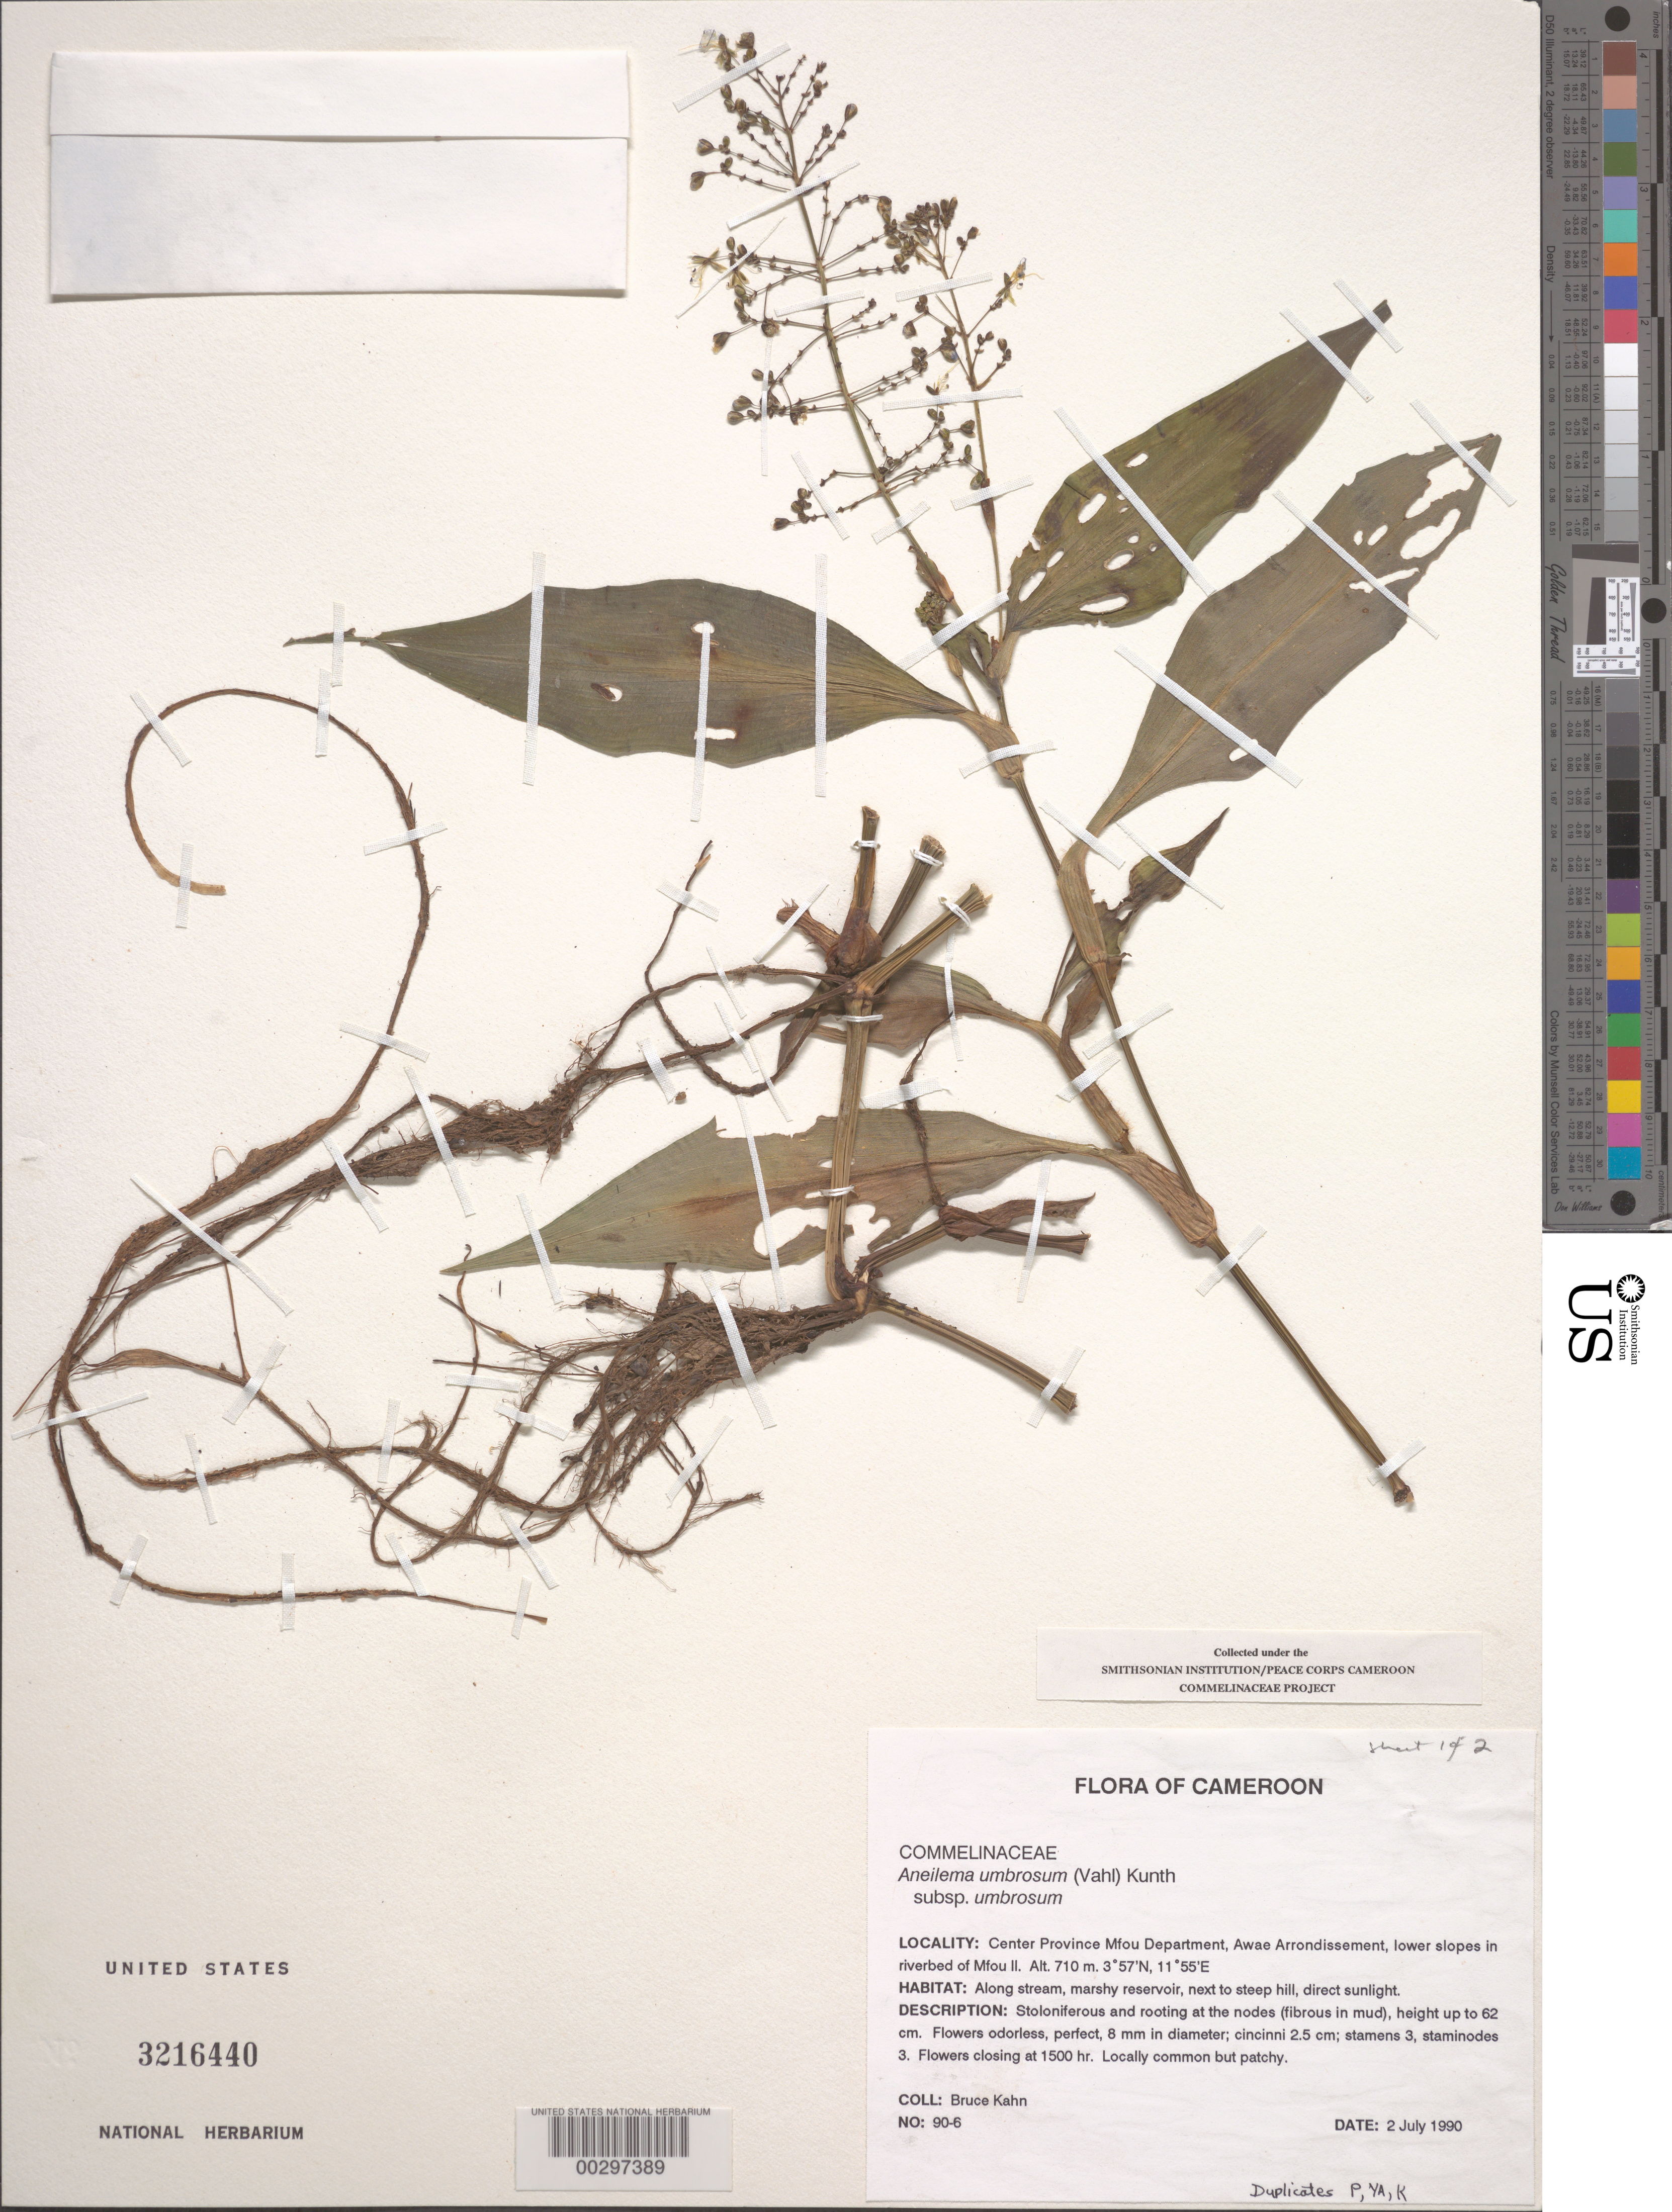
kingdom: Plantae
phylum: Tracheophyta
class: Liliopsida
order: Commelinales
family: Commelinaceae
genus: Aneilema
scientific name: Aneilema umbrosum subsp. umbrosum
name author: (Vahl) Kunth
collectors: B. Kahn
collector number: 90-6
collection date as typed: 02 Jul 1990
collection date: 1990-07-02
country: Cameroon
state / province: Centre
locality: Mofou, awae arrondissement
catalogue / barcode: US 3216440